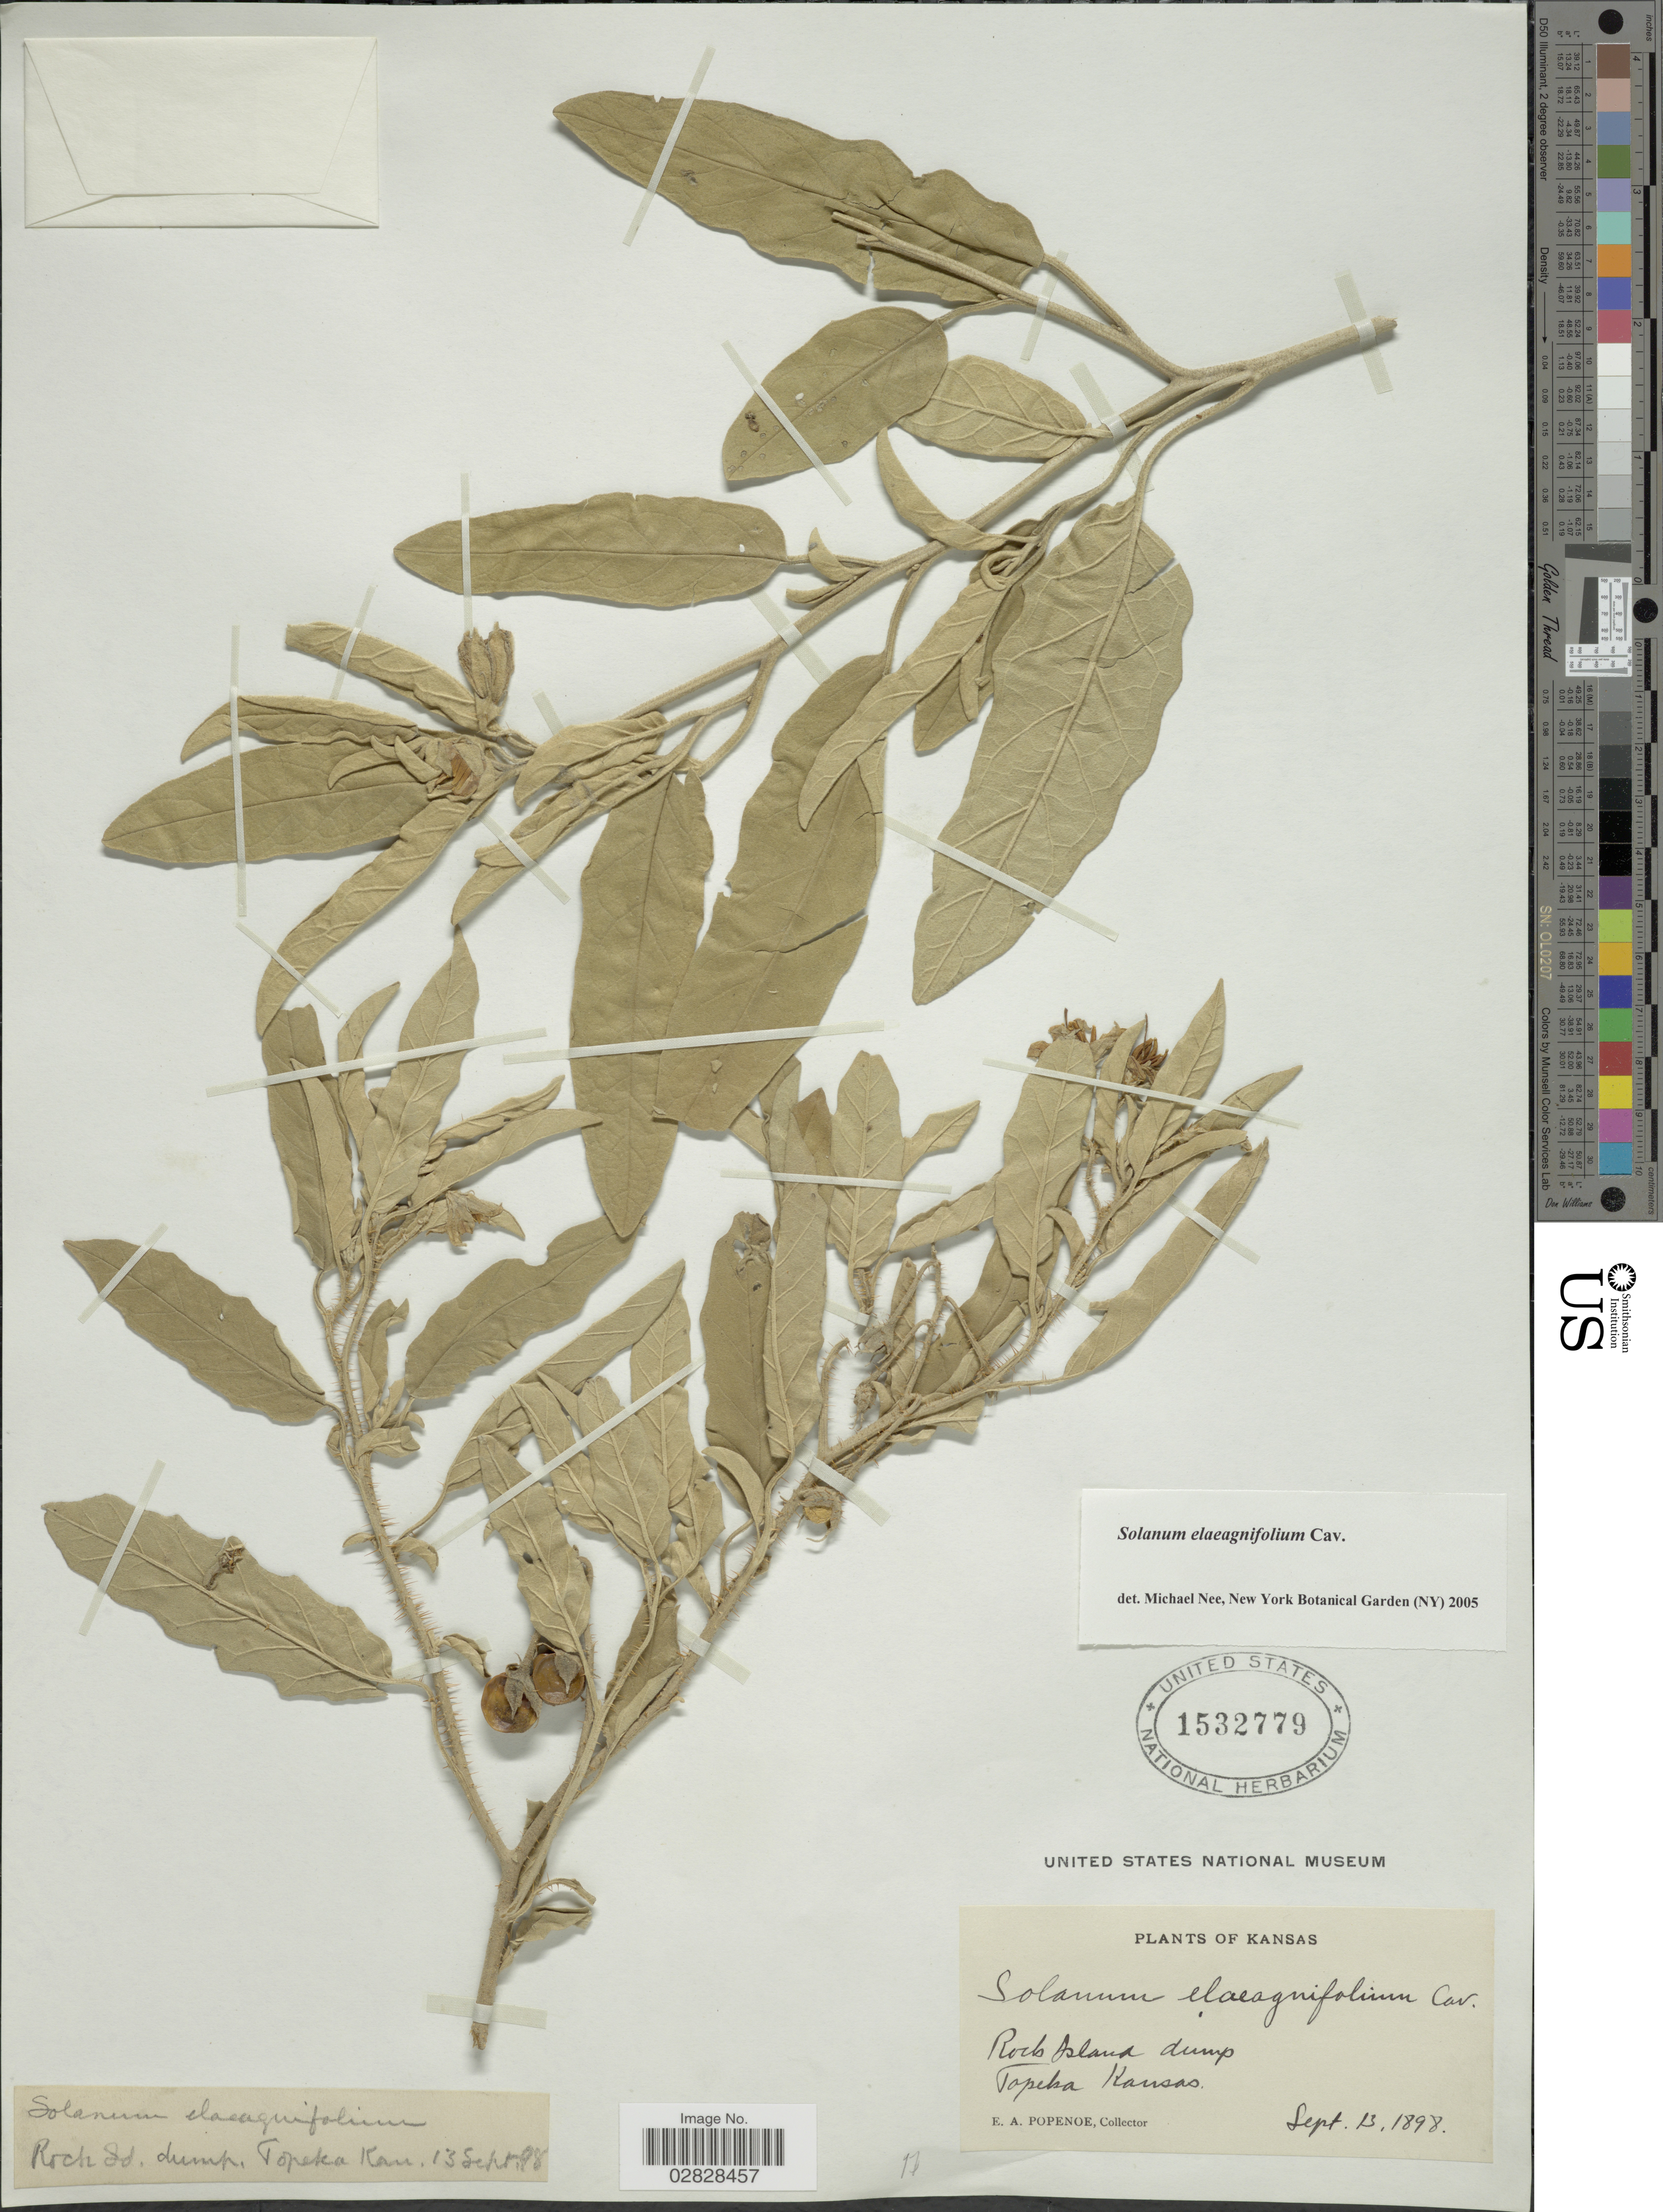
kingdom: Plantae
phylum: Tracheophyta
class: Magnoliopsida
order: Solanales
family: Solanaceae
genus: Solanum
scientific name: Solanum elaeagnifolium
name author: Cav.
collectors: E. A. Popenoe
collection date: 1898-09-13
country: United States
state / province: Kansas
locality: Rock Island dump. Topeka.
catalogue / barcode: US 1532779